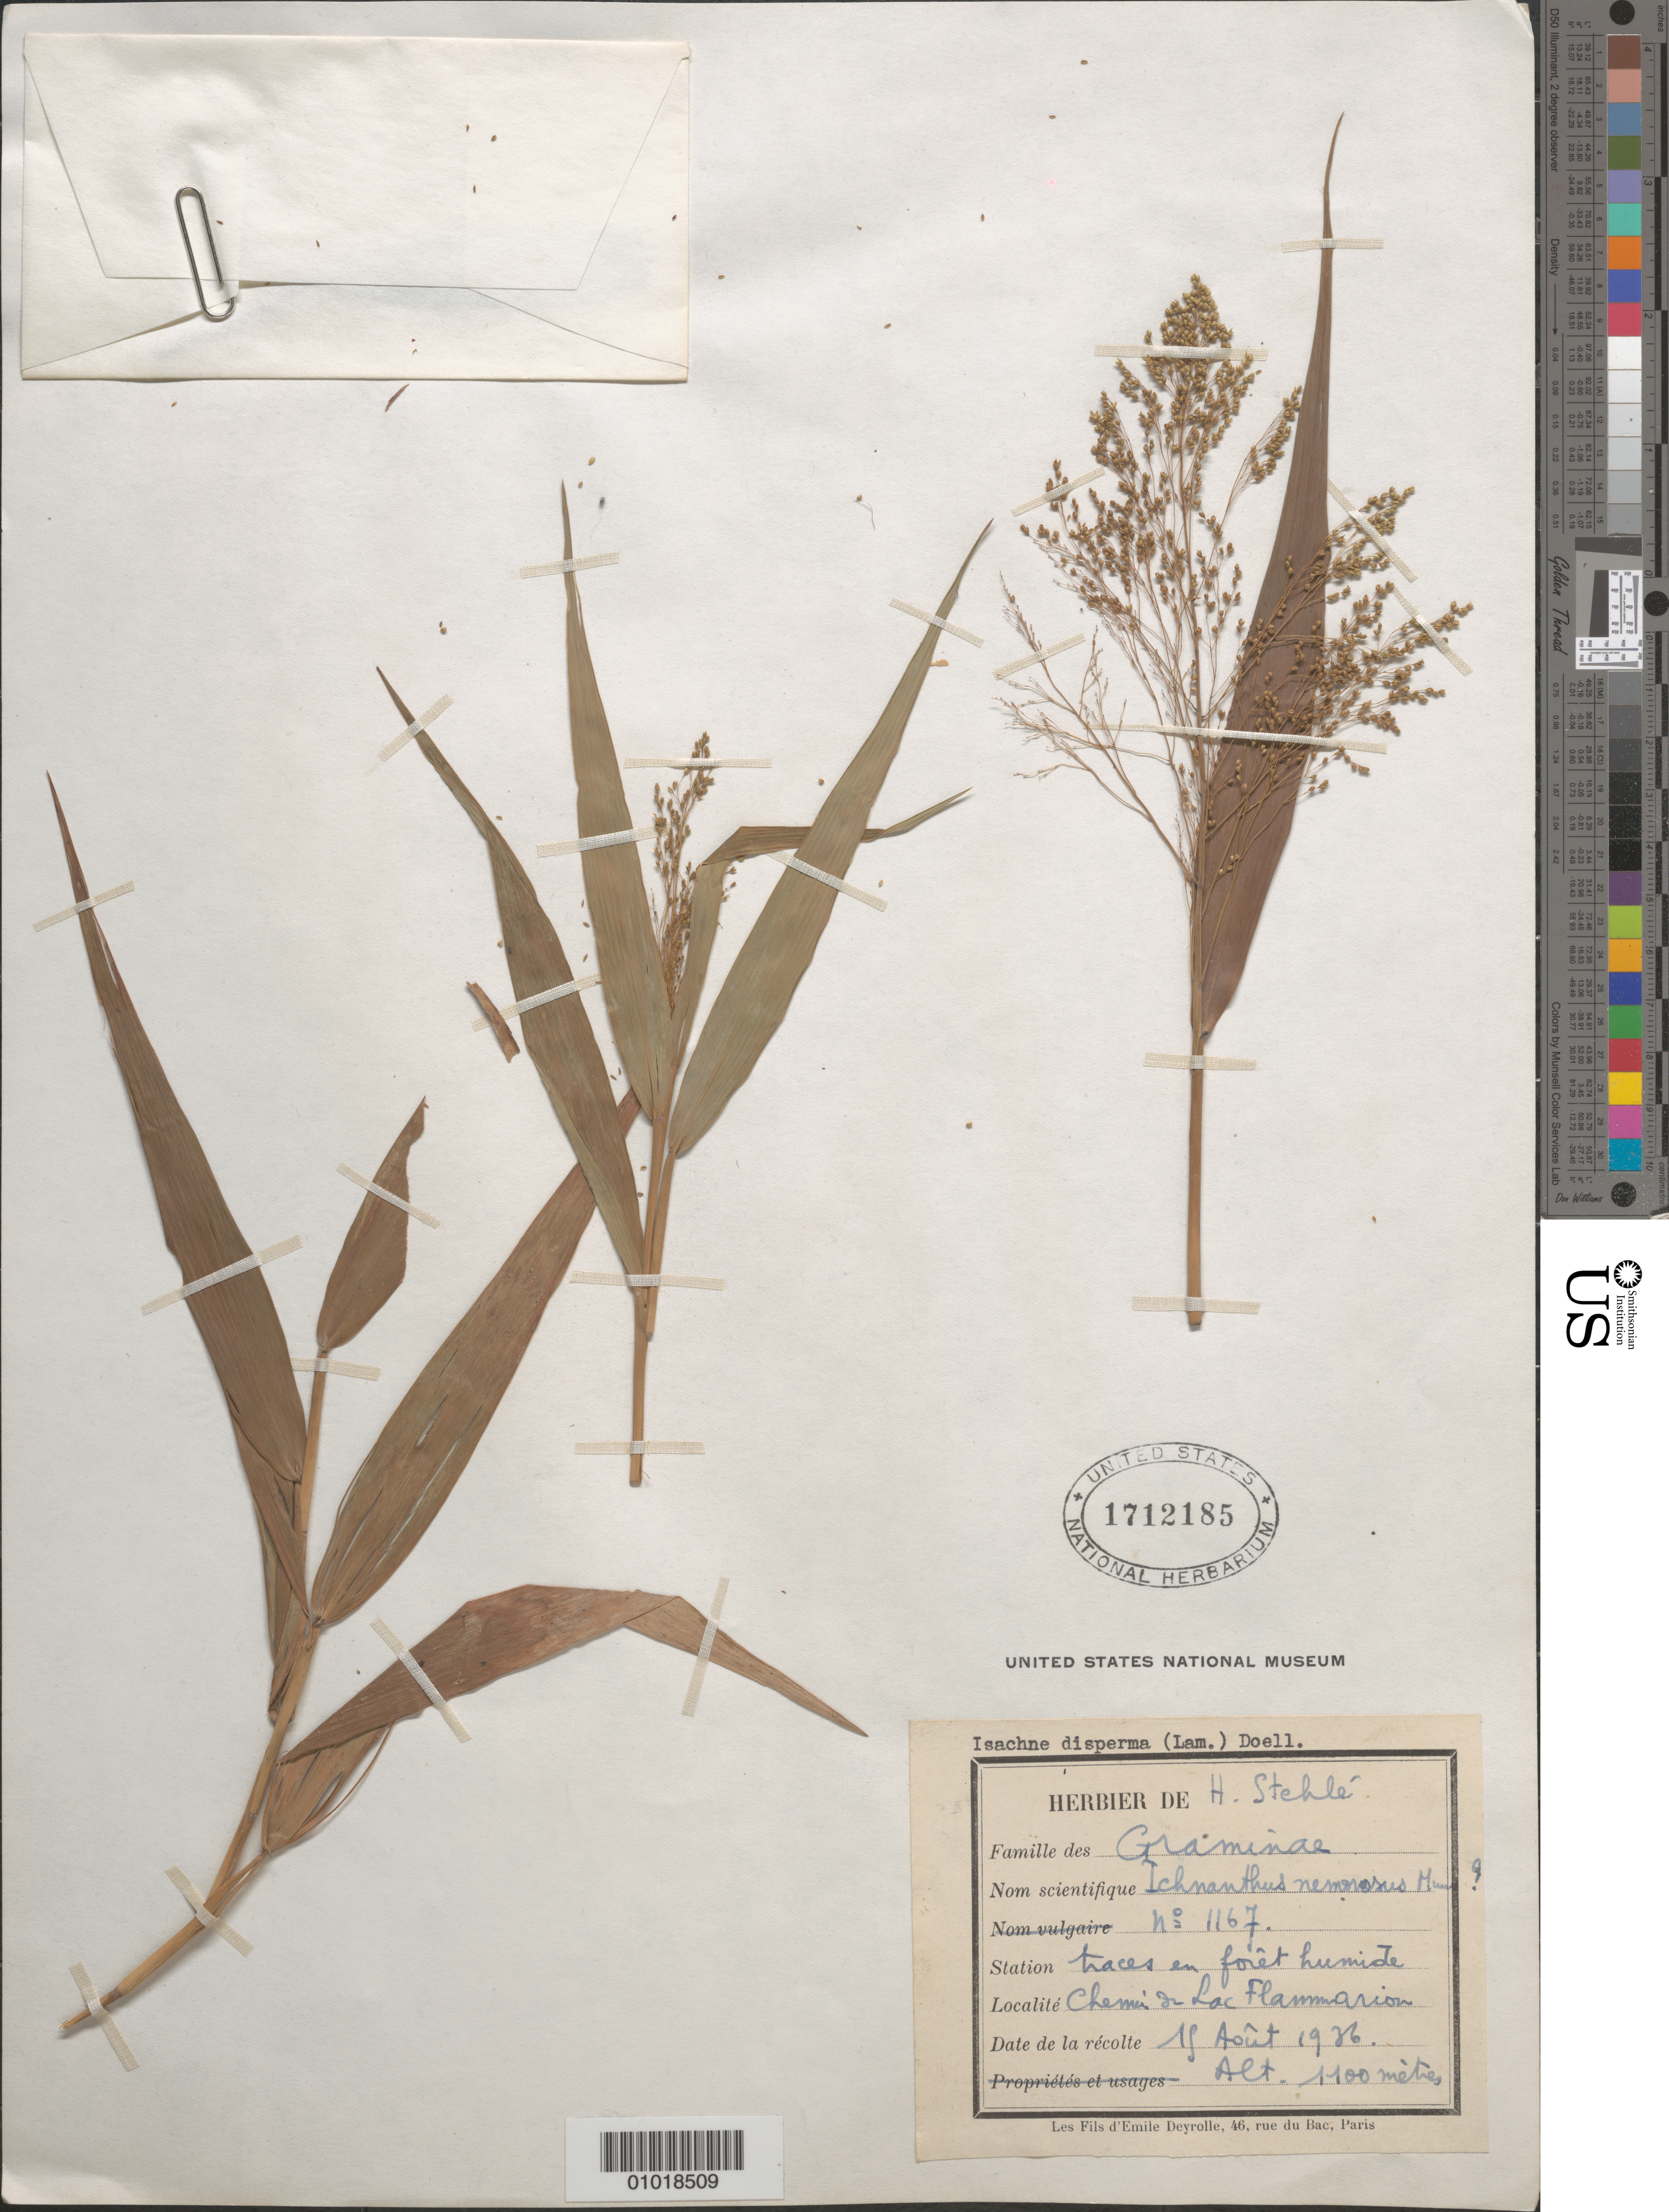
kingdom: Plantae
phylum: Tracheophyta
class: Liliopsida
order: Poales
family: Poaceae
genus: Isachne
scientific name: Isachne disperma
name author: (Lam.) Döll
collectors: H. Stehlé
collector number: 1167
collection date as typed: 01 Aug 1936 to 31 Sep 1936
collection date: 1936-08-01/1936-09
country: Guadeloupe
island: Basse Terre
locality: traces en humid forest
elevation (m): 1100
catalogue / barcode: US 1712185